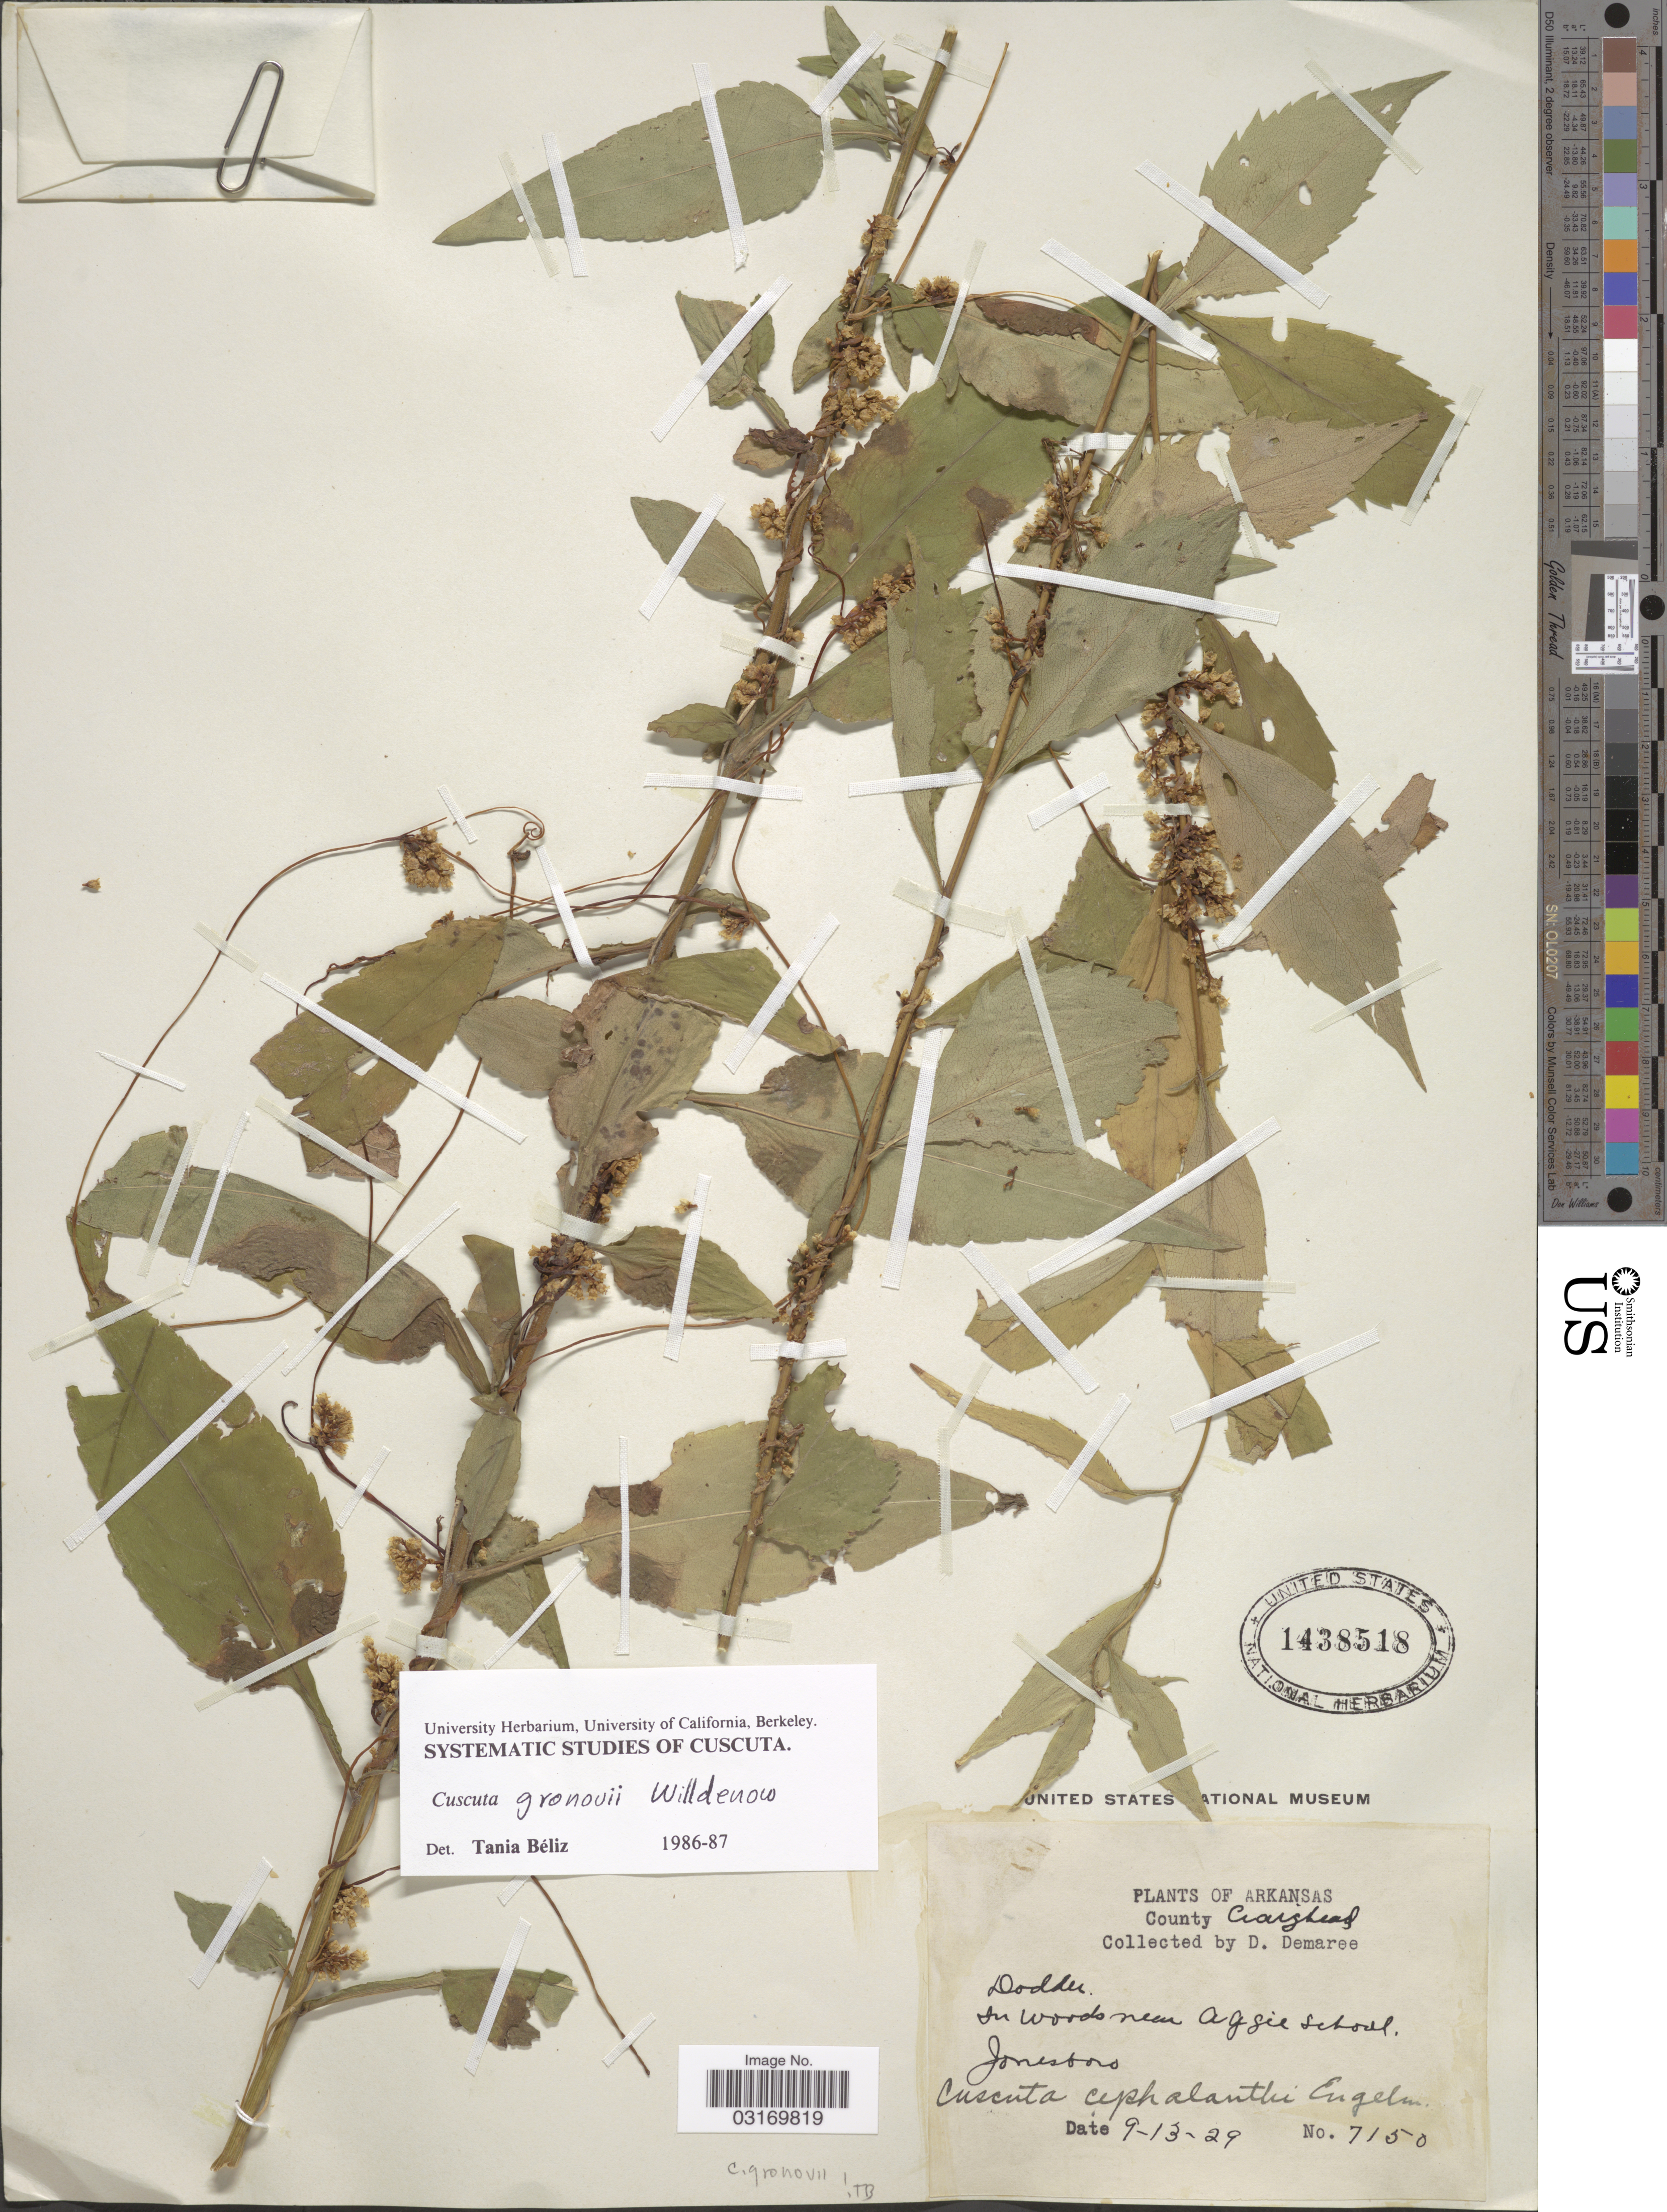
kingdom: Plantae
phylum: Tracheophyta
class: Magnoliopsida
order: Solanales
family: Convolvulaceae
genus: Cuscuta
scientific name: Cuscuta gronovii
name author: Willd. ex Schult.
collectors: D. Demaree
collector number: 7150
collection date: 1929-09-13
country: United States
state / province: Arkansas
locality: County Craighead. Dodder. In woods near Aggie school. Jonesboro.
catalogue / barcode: US 1438518